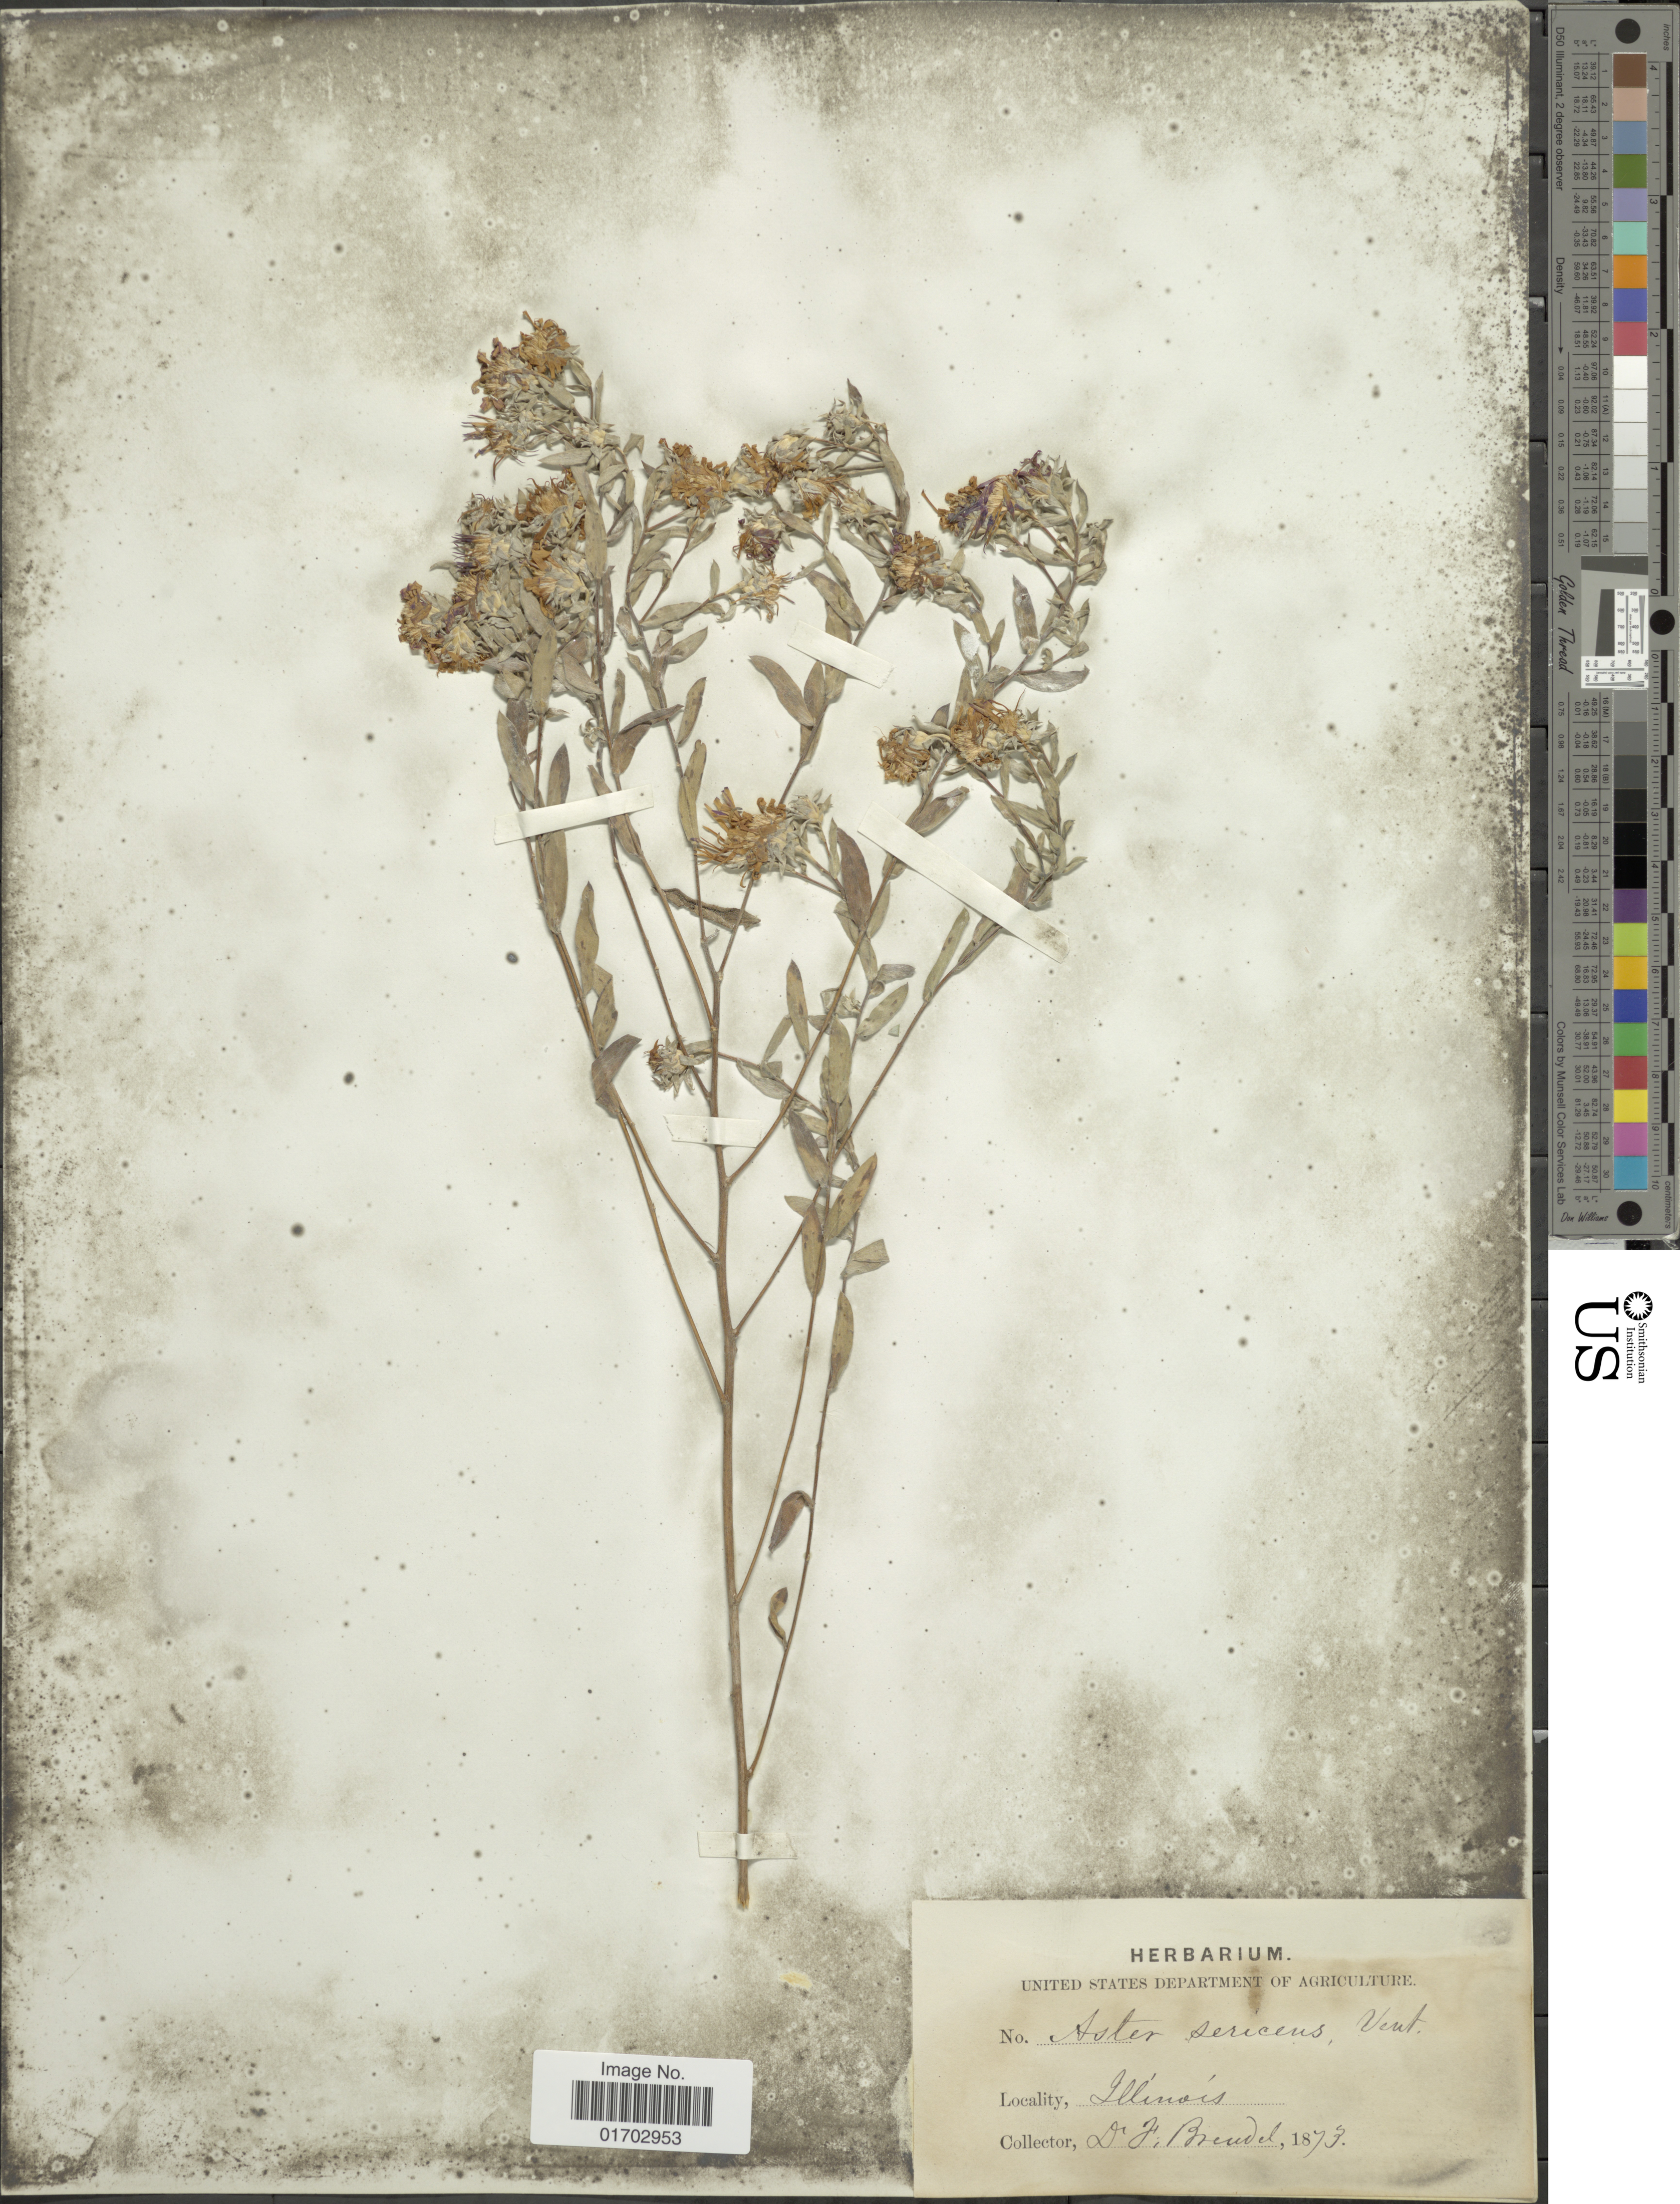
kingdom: Plantae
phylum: Tracheophyta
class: Magnoliopsida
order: Asterales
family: Asteraceae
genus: Symphyotrichum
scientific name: Symphyotrichum sericeum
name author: (Vent.) G.L. Nesom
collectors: D. Brendel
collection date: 1873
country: United States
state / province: Illinois